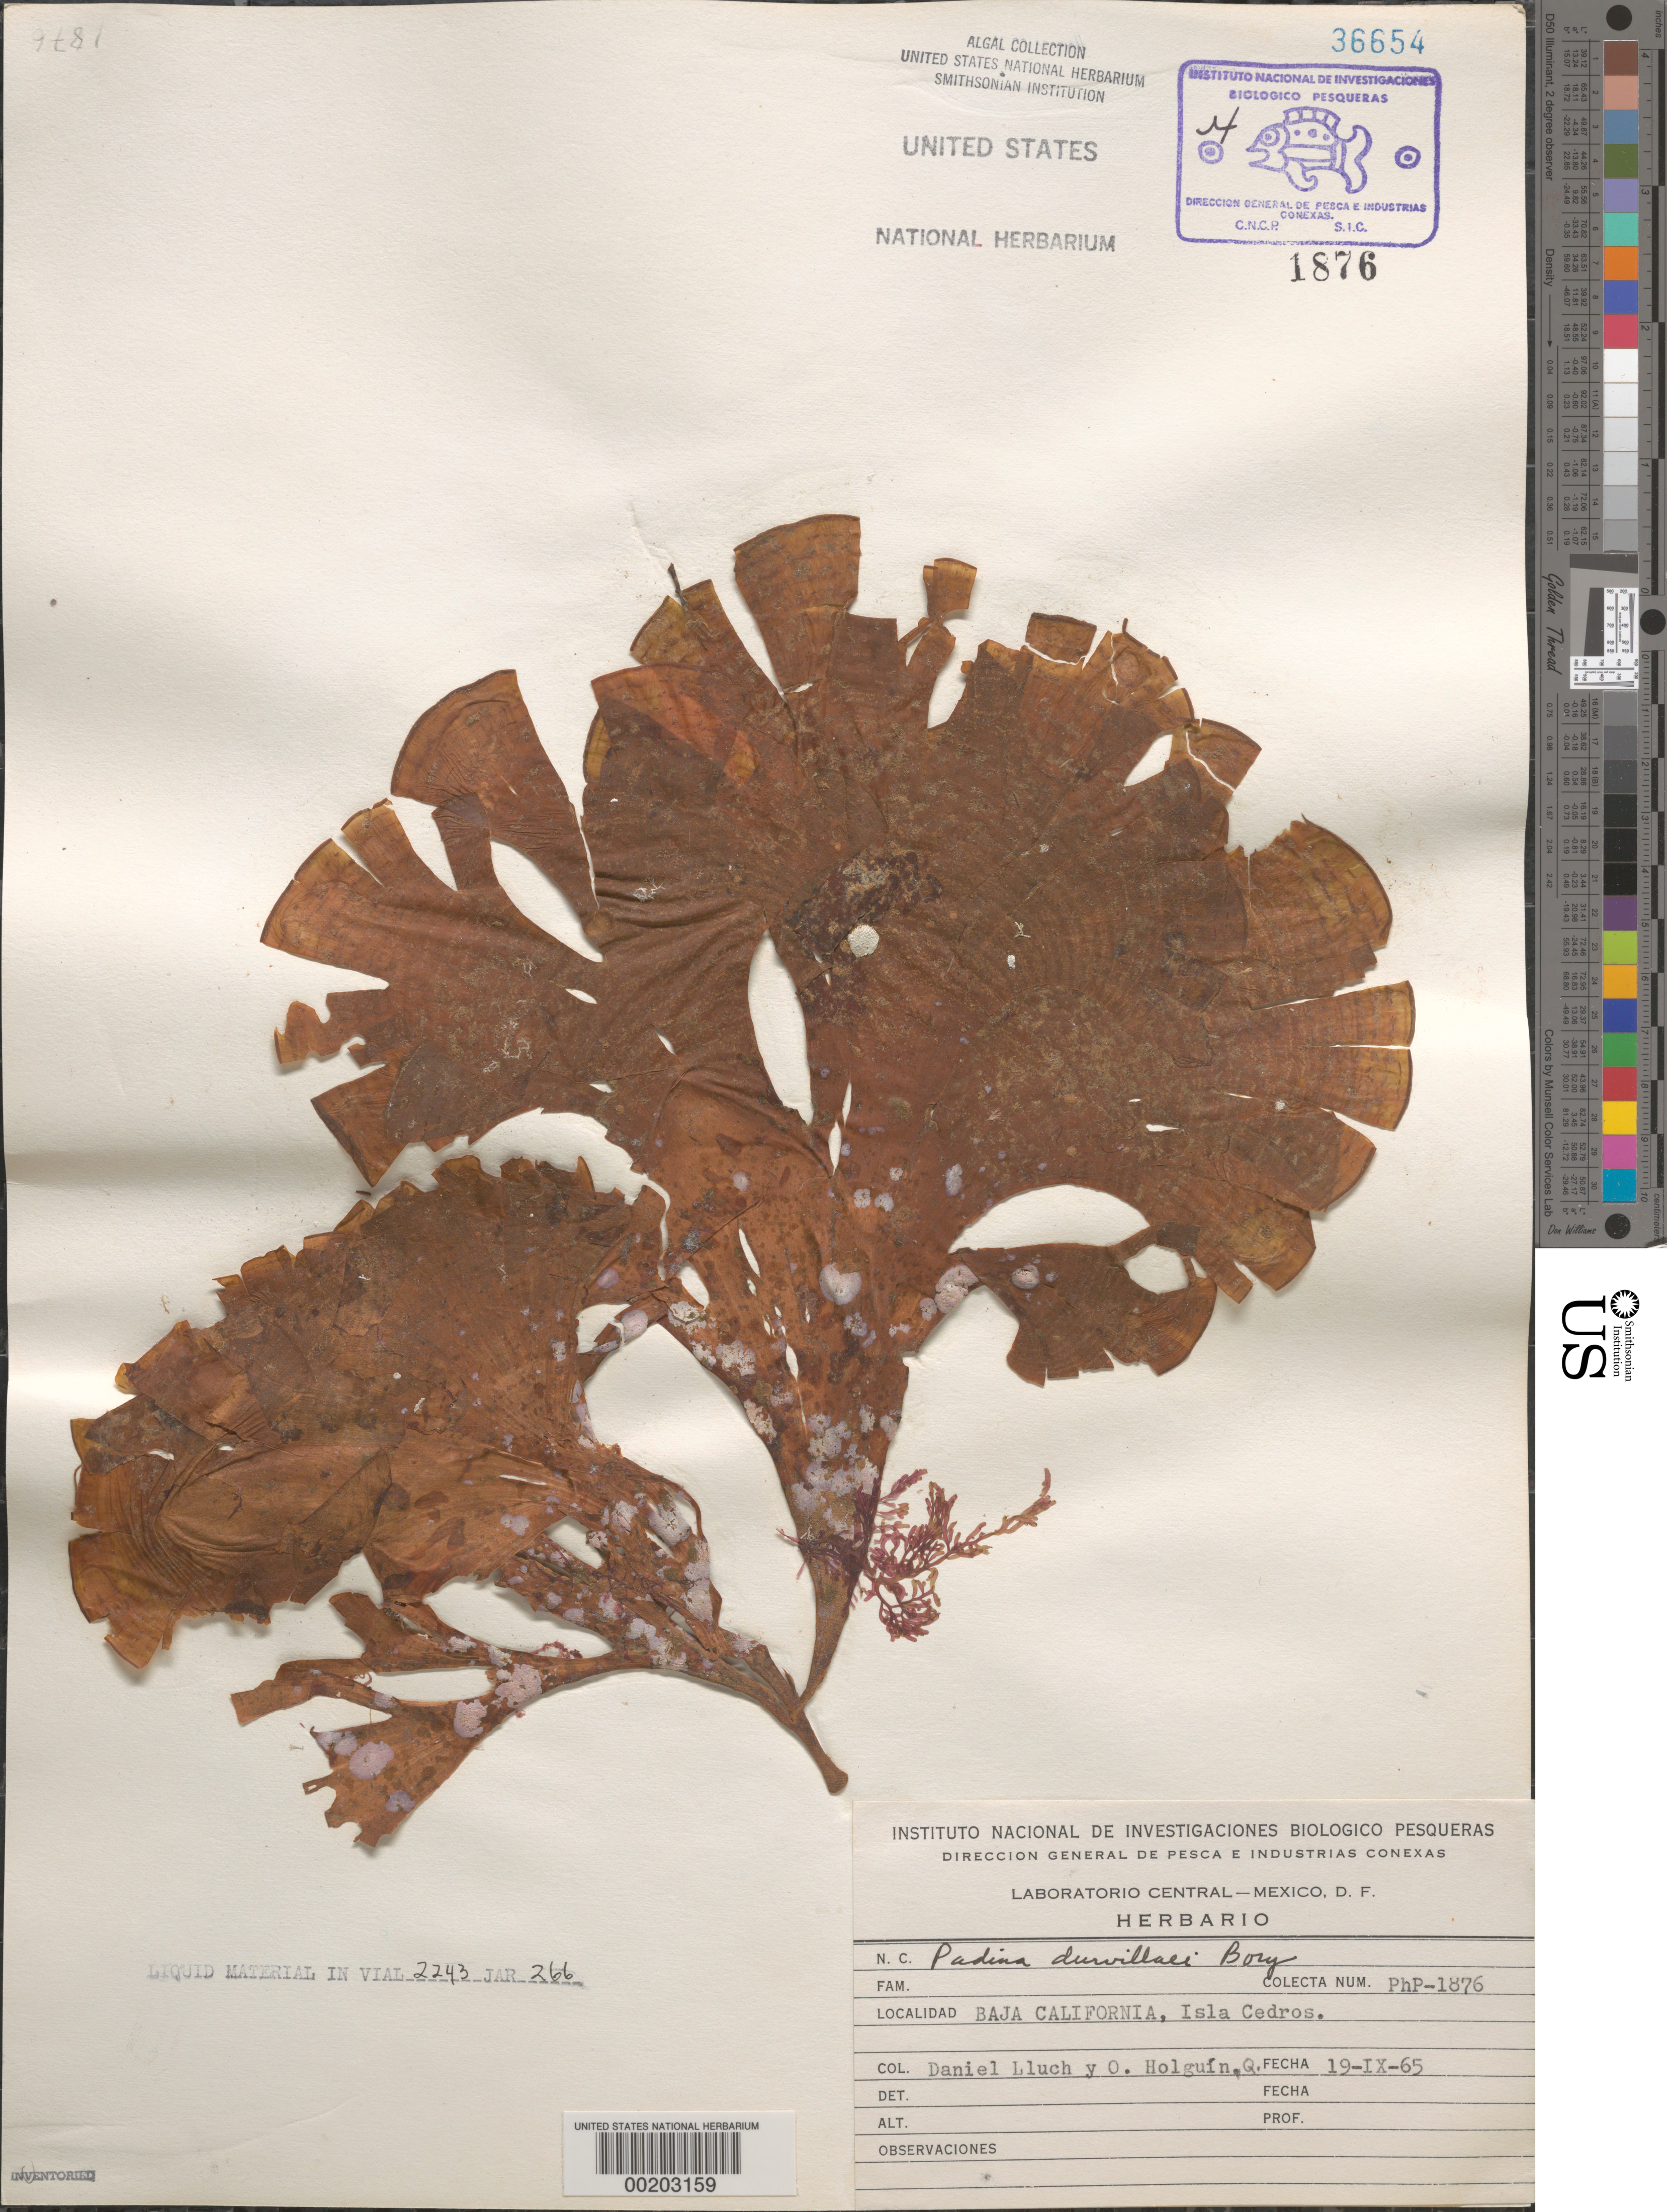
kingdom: Chromista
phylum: Ochrophyta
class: Phaeophyceae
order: Dictyotales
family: Dictyotaceae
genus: Padina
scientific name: Padina durvillaei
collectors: D. Lluch & O. Holguin Q.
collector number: Php-1876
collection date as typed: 19 Sep 1965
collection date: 1965-09-19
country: Mexico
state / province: Baja California Norte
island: Isla Cedros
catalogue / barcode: US 36654